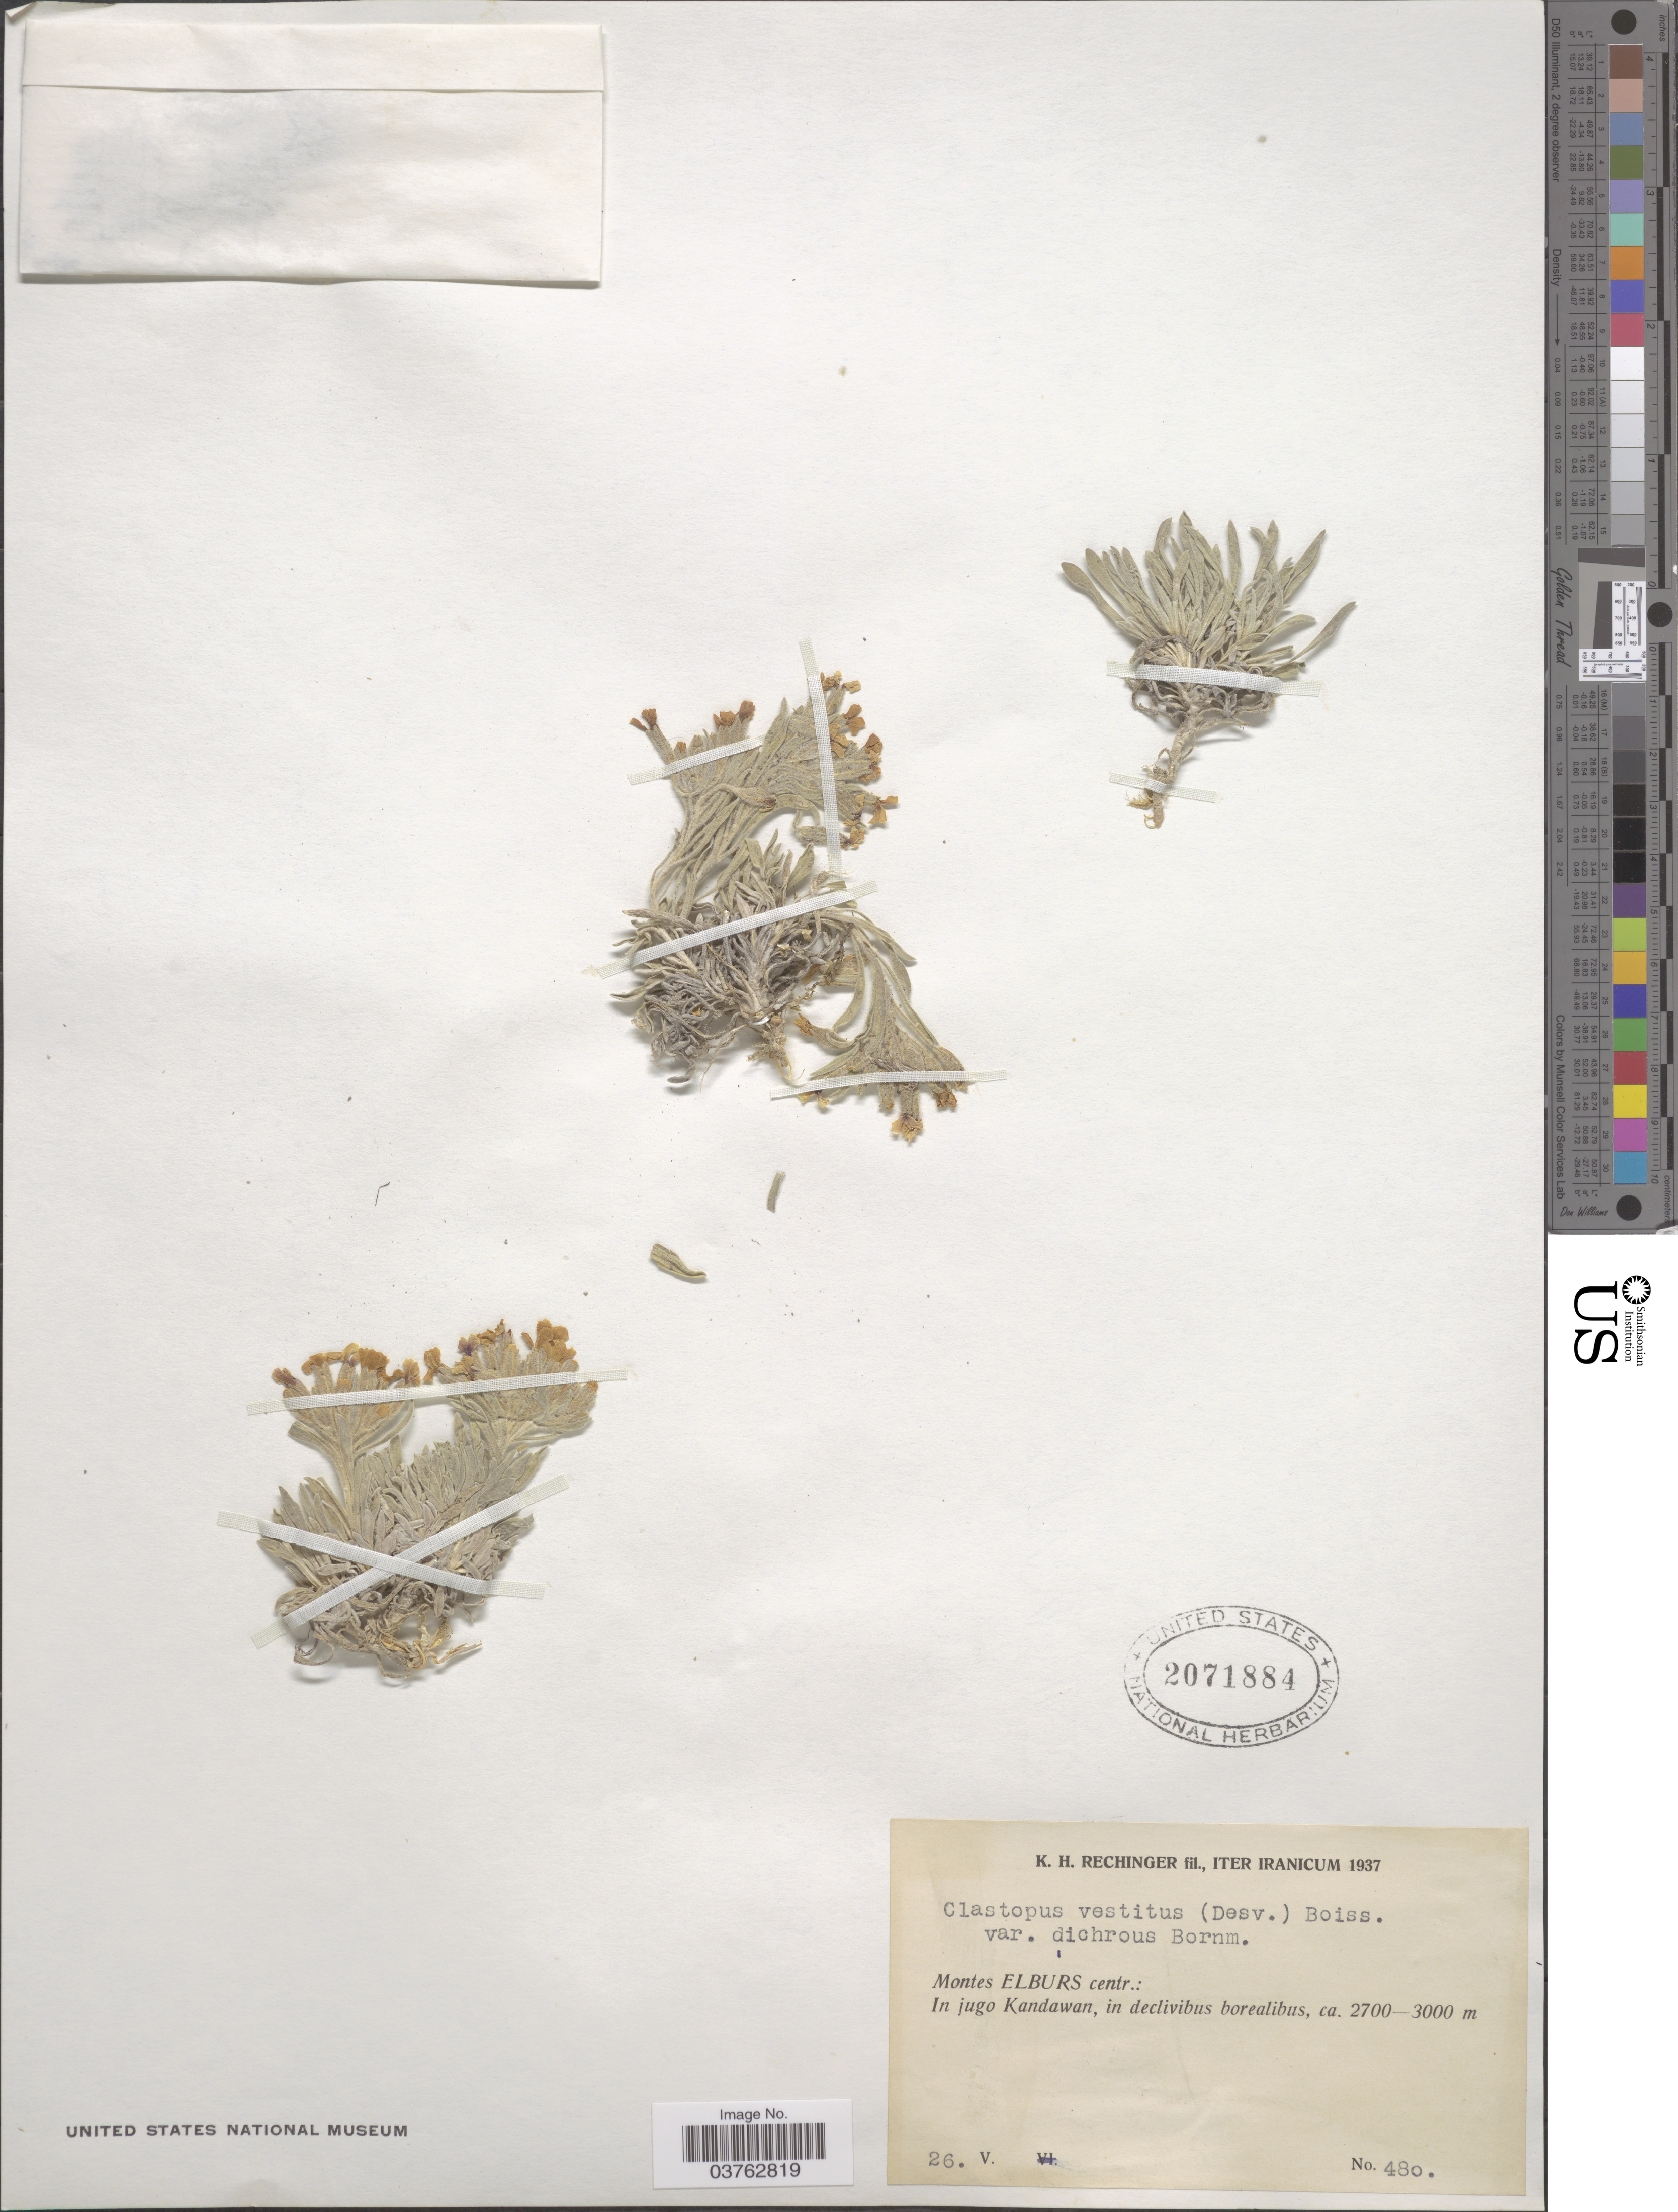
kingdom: Plantae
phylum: Tracheophyta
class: Magnoliopsida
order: Brassicales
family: Brassicaceae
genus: Clastopus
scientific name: Clastopus vestitus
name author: (Desv.) Boiss.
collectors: K. H. Rechinger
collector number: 480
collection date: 1937-05-26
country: Iran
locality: Iranicum. Montes Elburs centr.: In jugo Kandawan, in declivibus borealibus.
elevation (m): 2700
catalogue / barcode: US 2071884